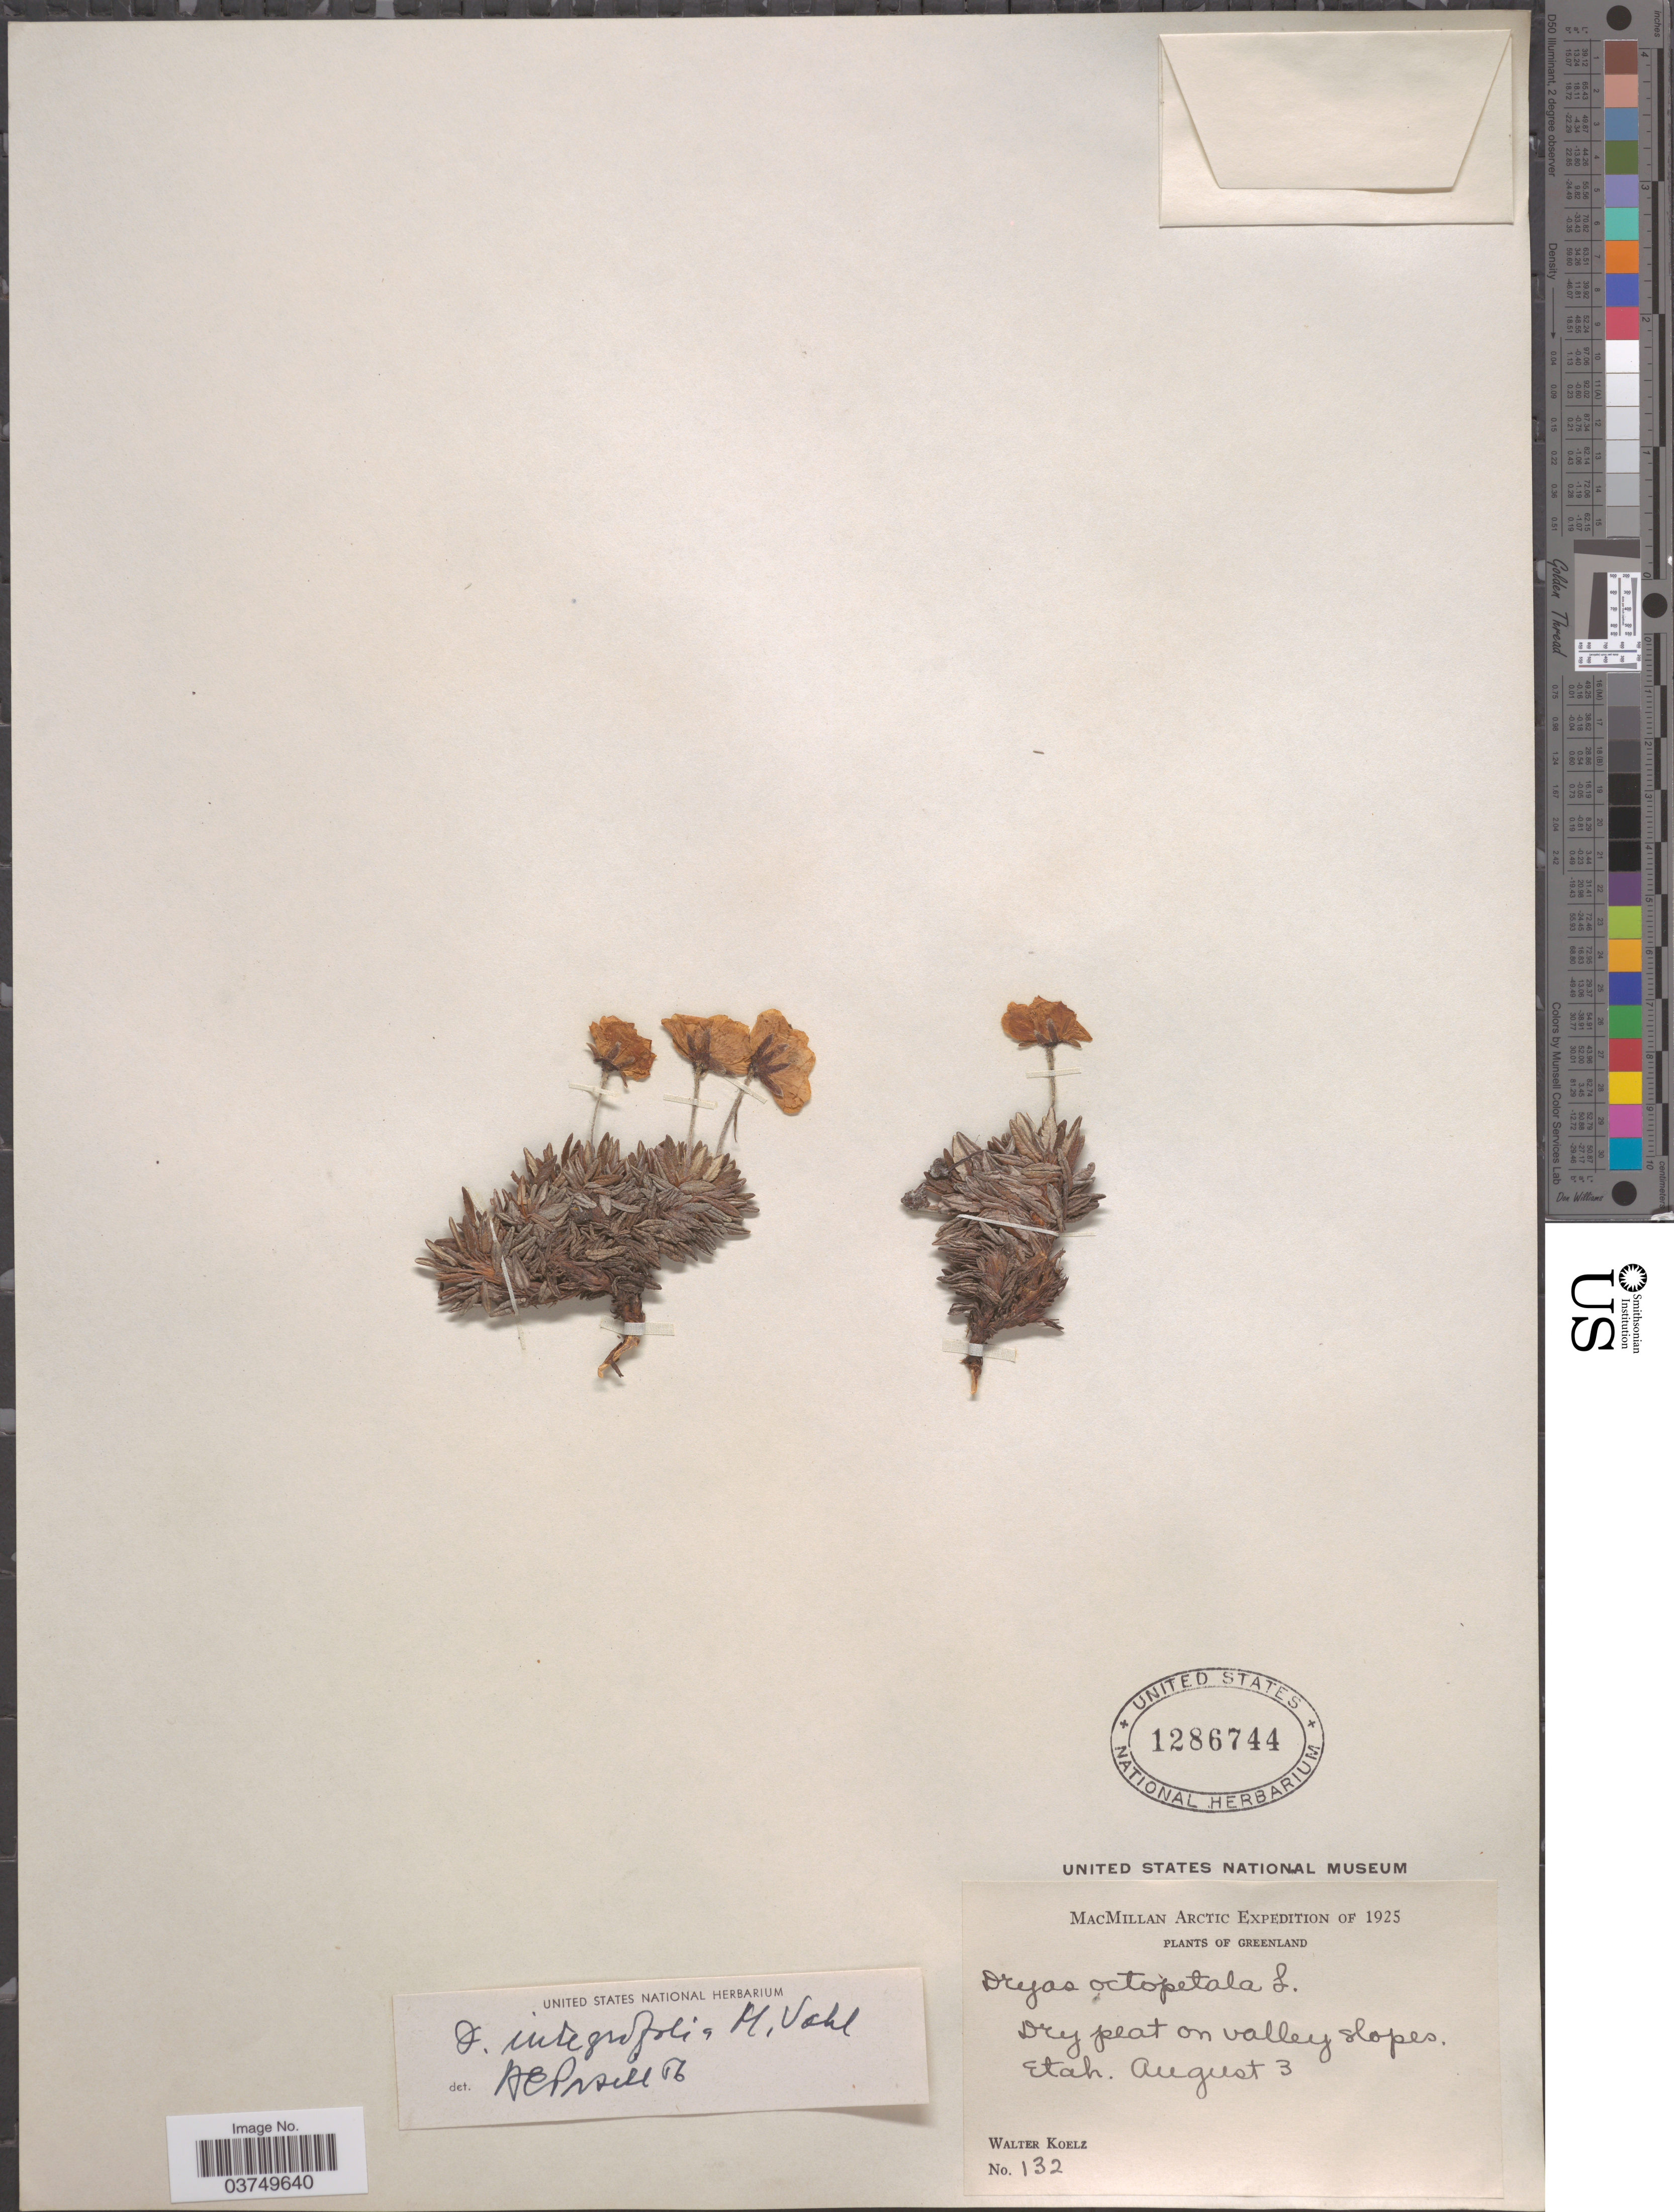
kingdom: Plantae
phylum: Tracheophyta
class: Magnoliopsida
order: Rosales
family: Rosaceae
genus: Dryas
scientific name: Dryas integrifolia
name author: Vahl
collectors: W. N. Koelz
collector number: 132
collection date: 1925-08-03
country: Greenland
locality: Arctic. On valley slopes. Etah.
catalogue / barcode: US 1286744